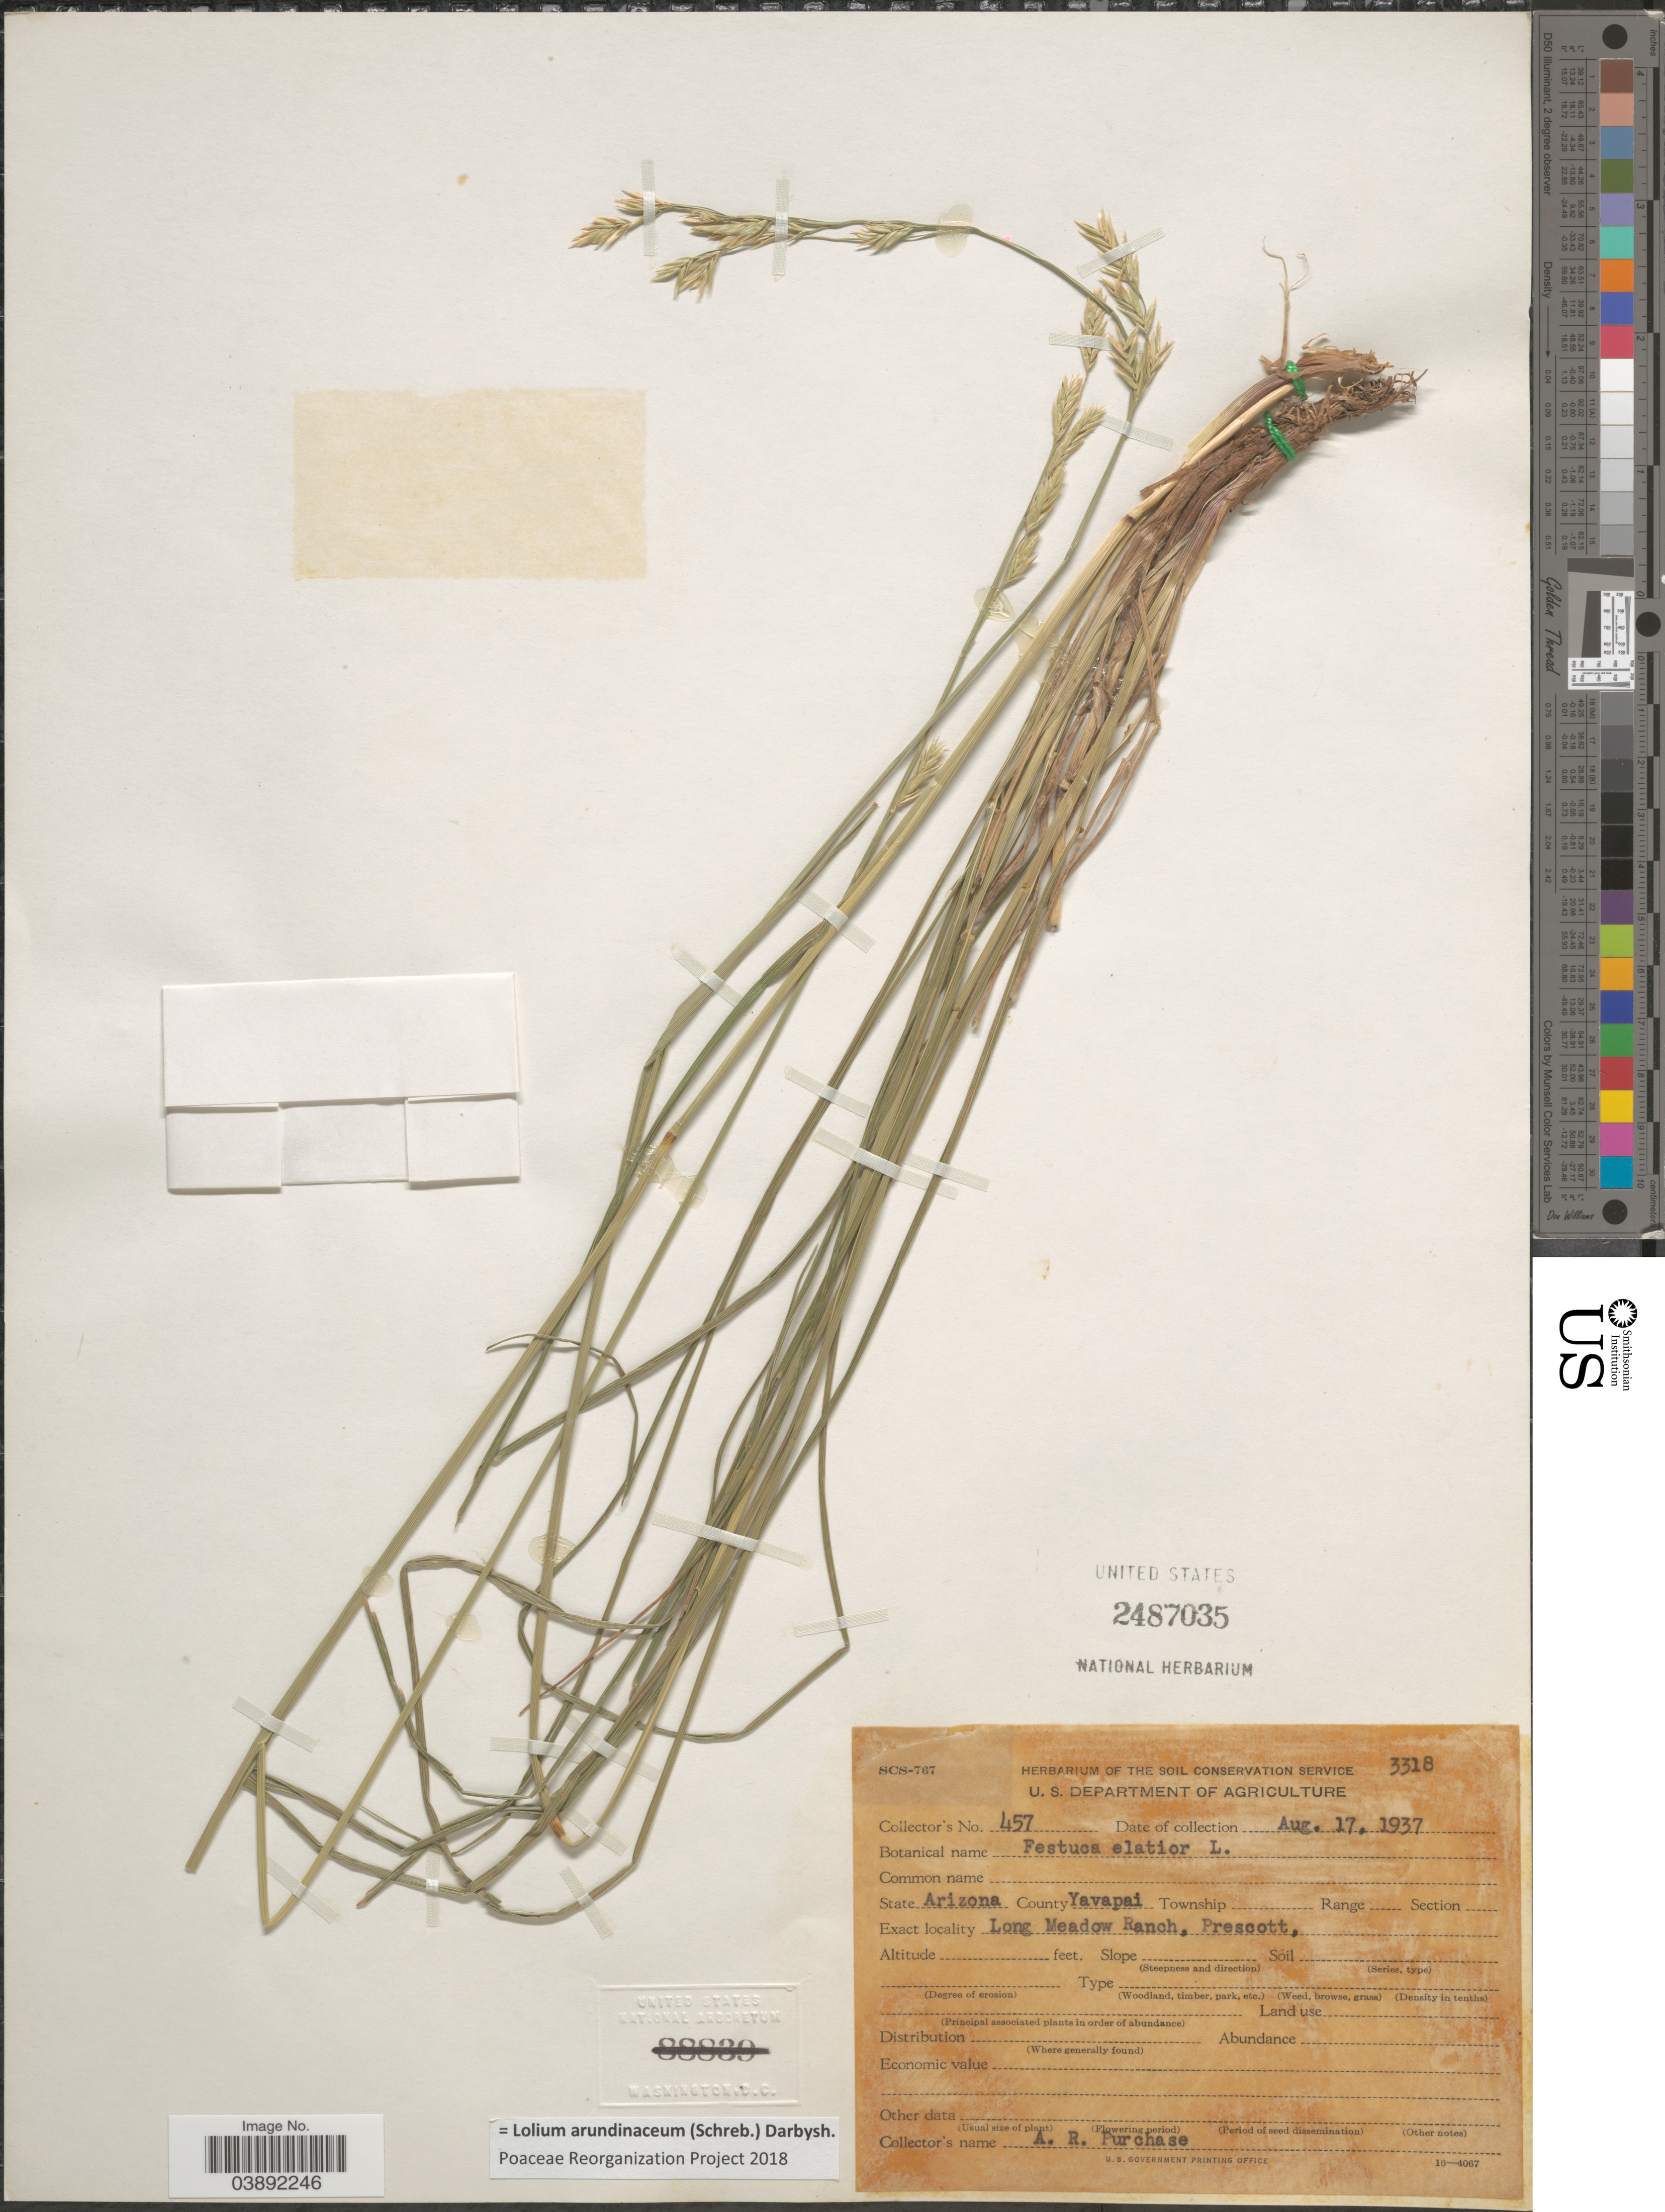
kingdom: Plantae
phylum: Tracheophyta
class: Liliopsida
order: Poales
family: Poaceae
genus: Lolium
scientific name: Lolium arundinaceum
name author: (Schreb.) Darbysh.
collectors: A. Purchase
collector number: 457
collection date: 1937-08-17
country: United States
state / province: Arizona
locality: County Yavapai. Long Meadow Ranch, Prescott.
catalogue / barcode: US 2487035